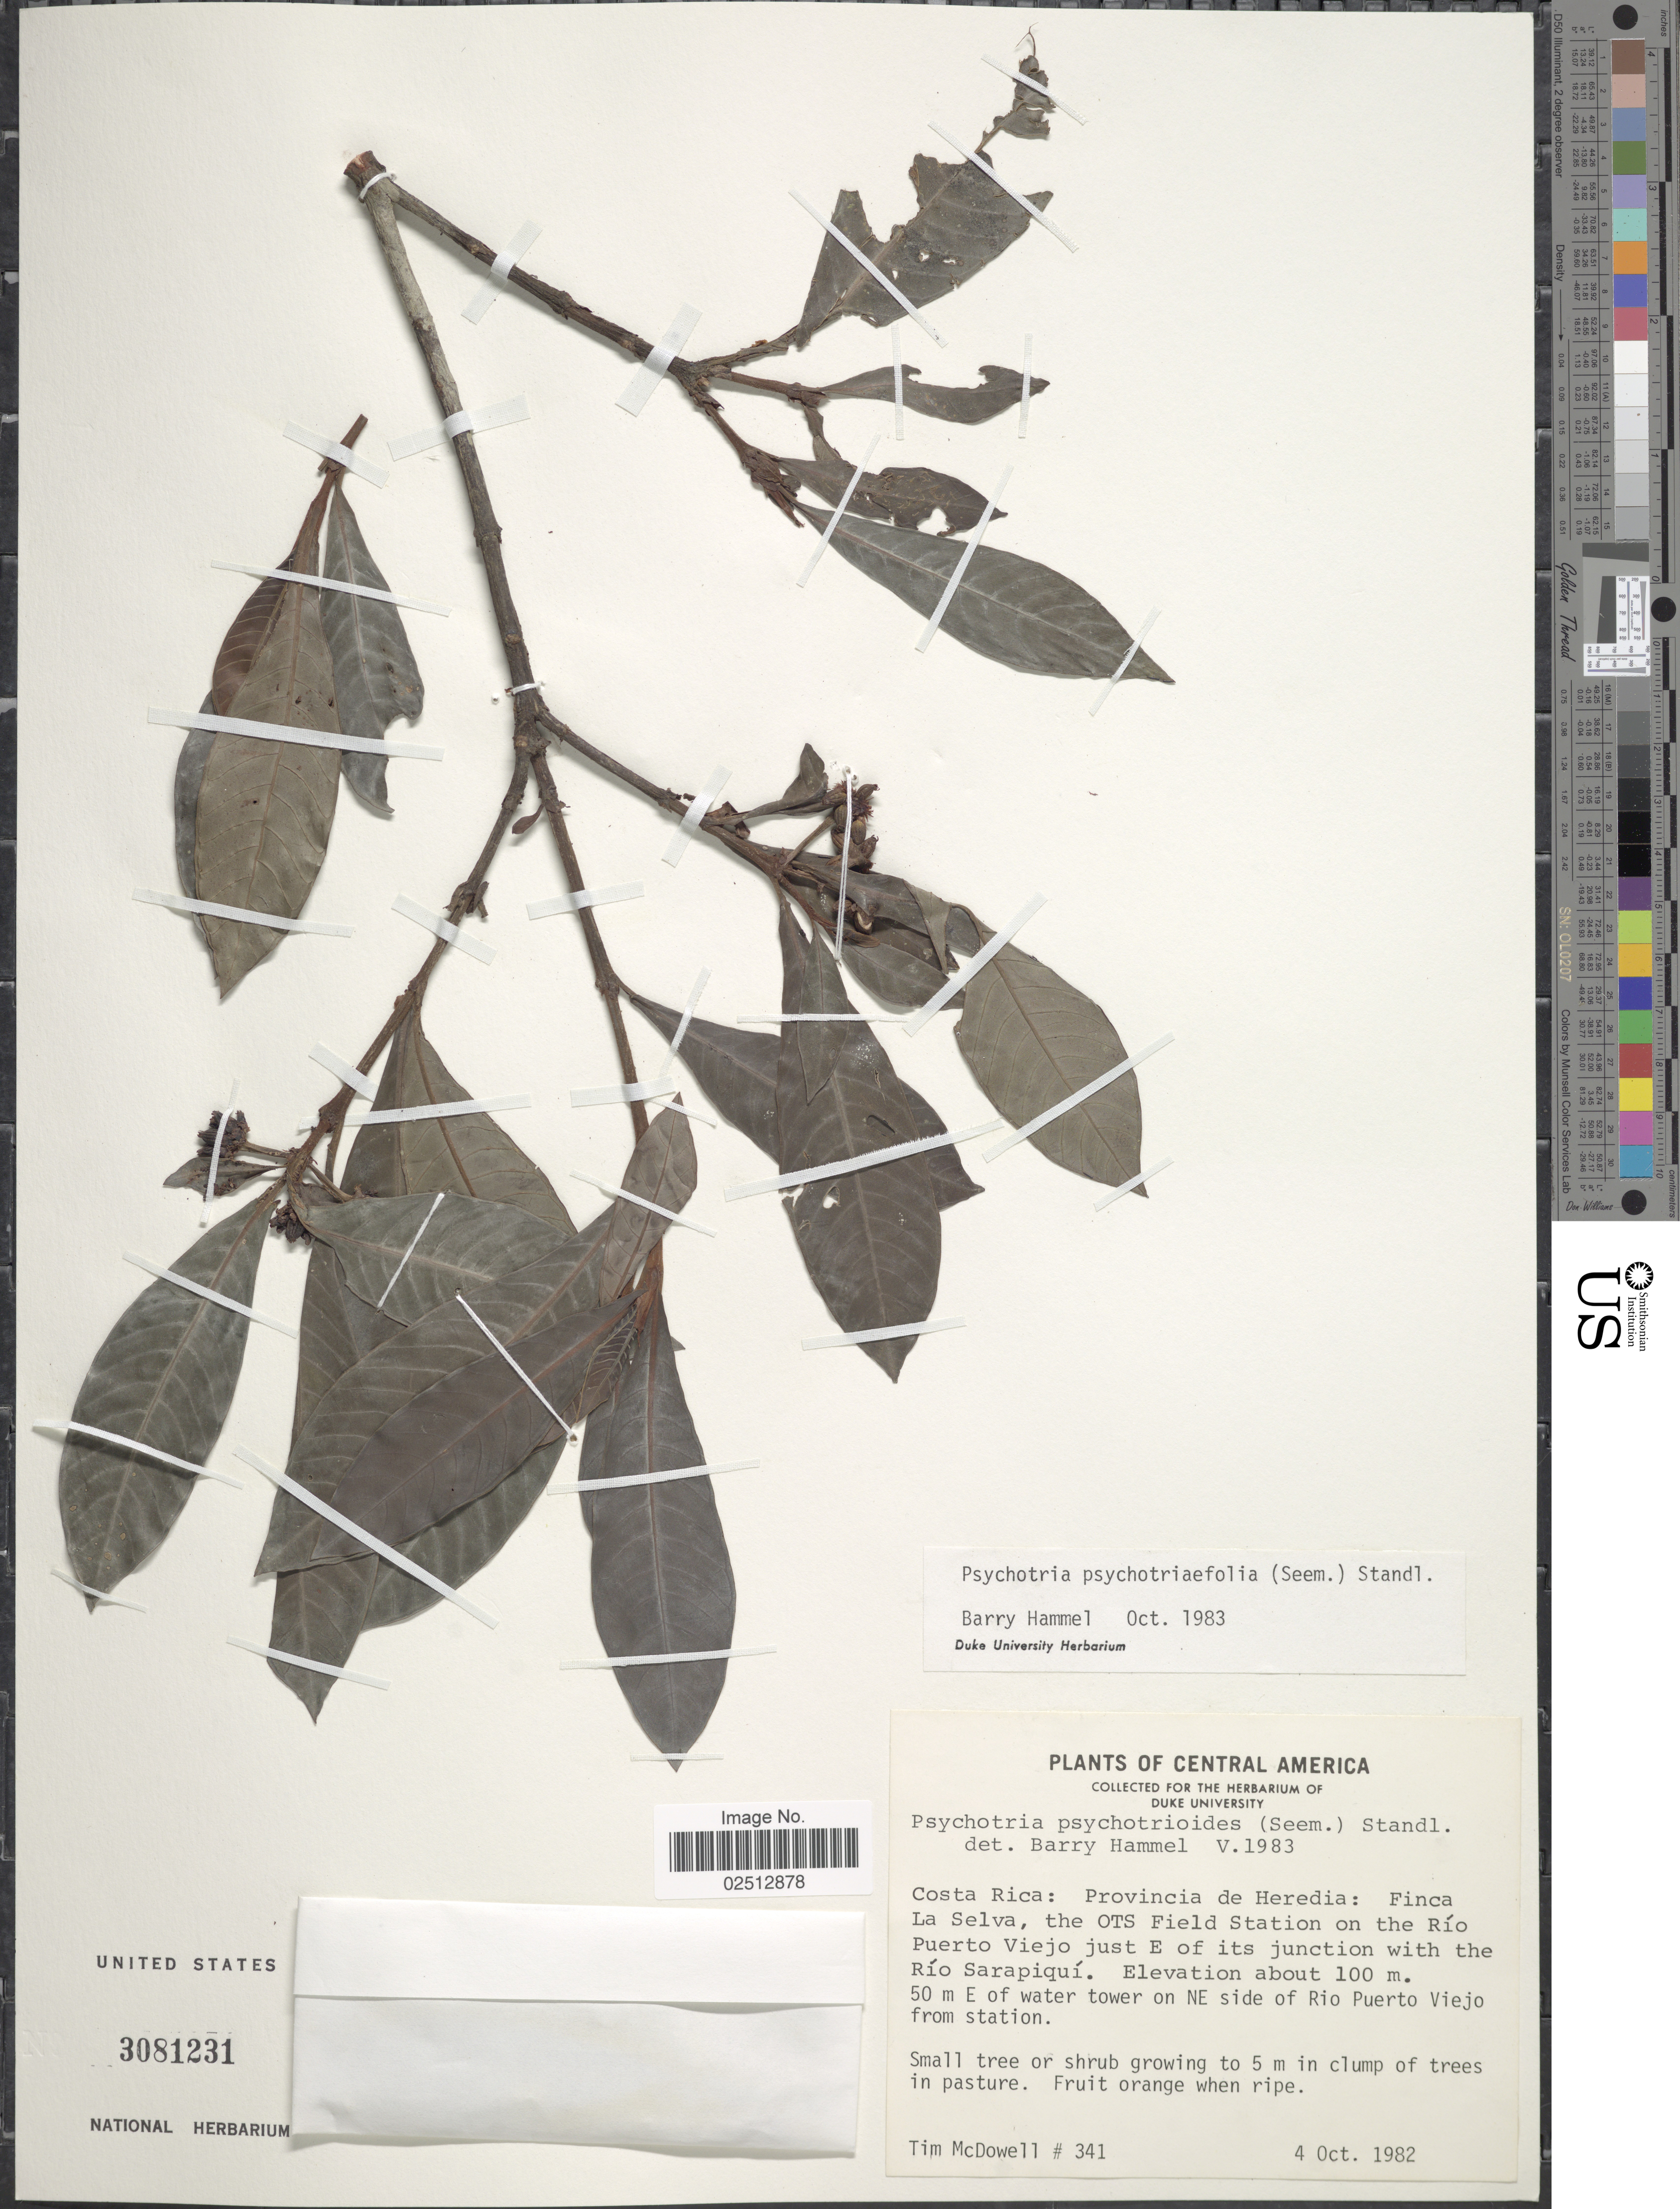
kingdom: Plantae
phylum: Tracheophyta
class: Magnoliopsida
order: Gentianales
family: Rubiaceae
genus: Psychotria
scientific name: Psychotria psychotriaefolia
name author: (Seem.) Standl.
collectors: T. McDowell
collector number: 341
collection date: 1982-10-04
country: Costa Rica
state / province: Heredia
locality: Provincia de Heredia: Finca La Selva, the OTS Field Station on the Rio Puerto Viejo just E of its junction with the Rio Sarapiqui. 50 m E of water tower on NE side of Rio Puerto Viejo from station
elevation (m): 100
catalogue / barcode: US 3081231